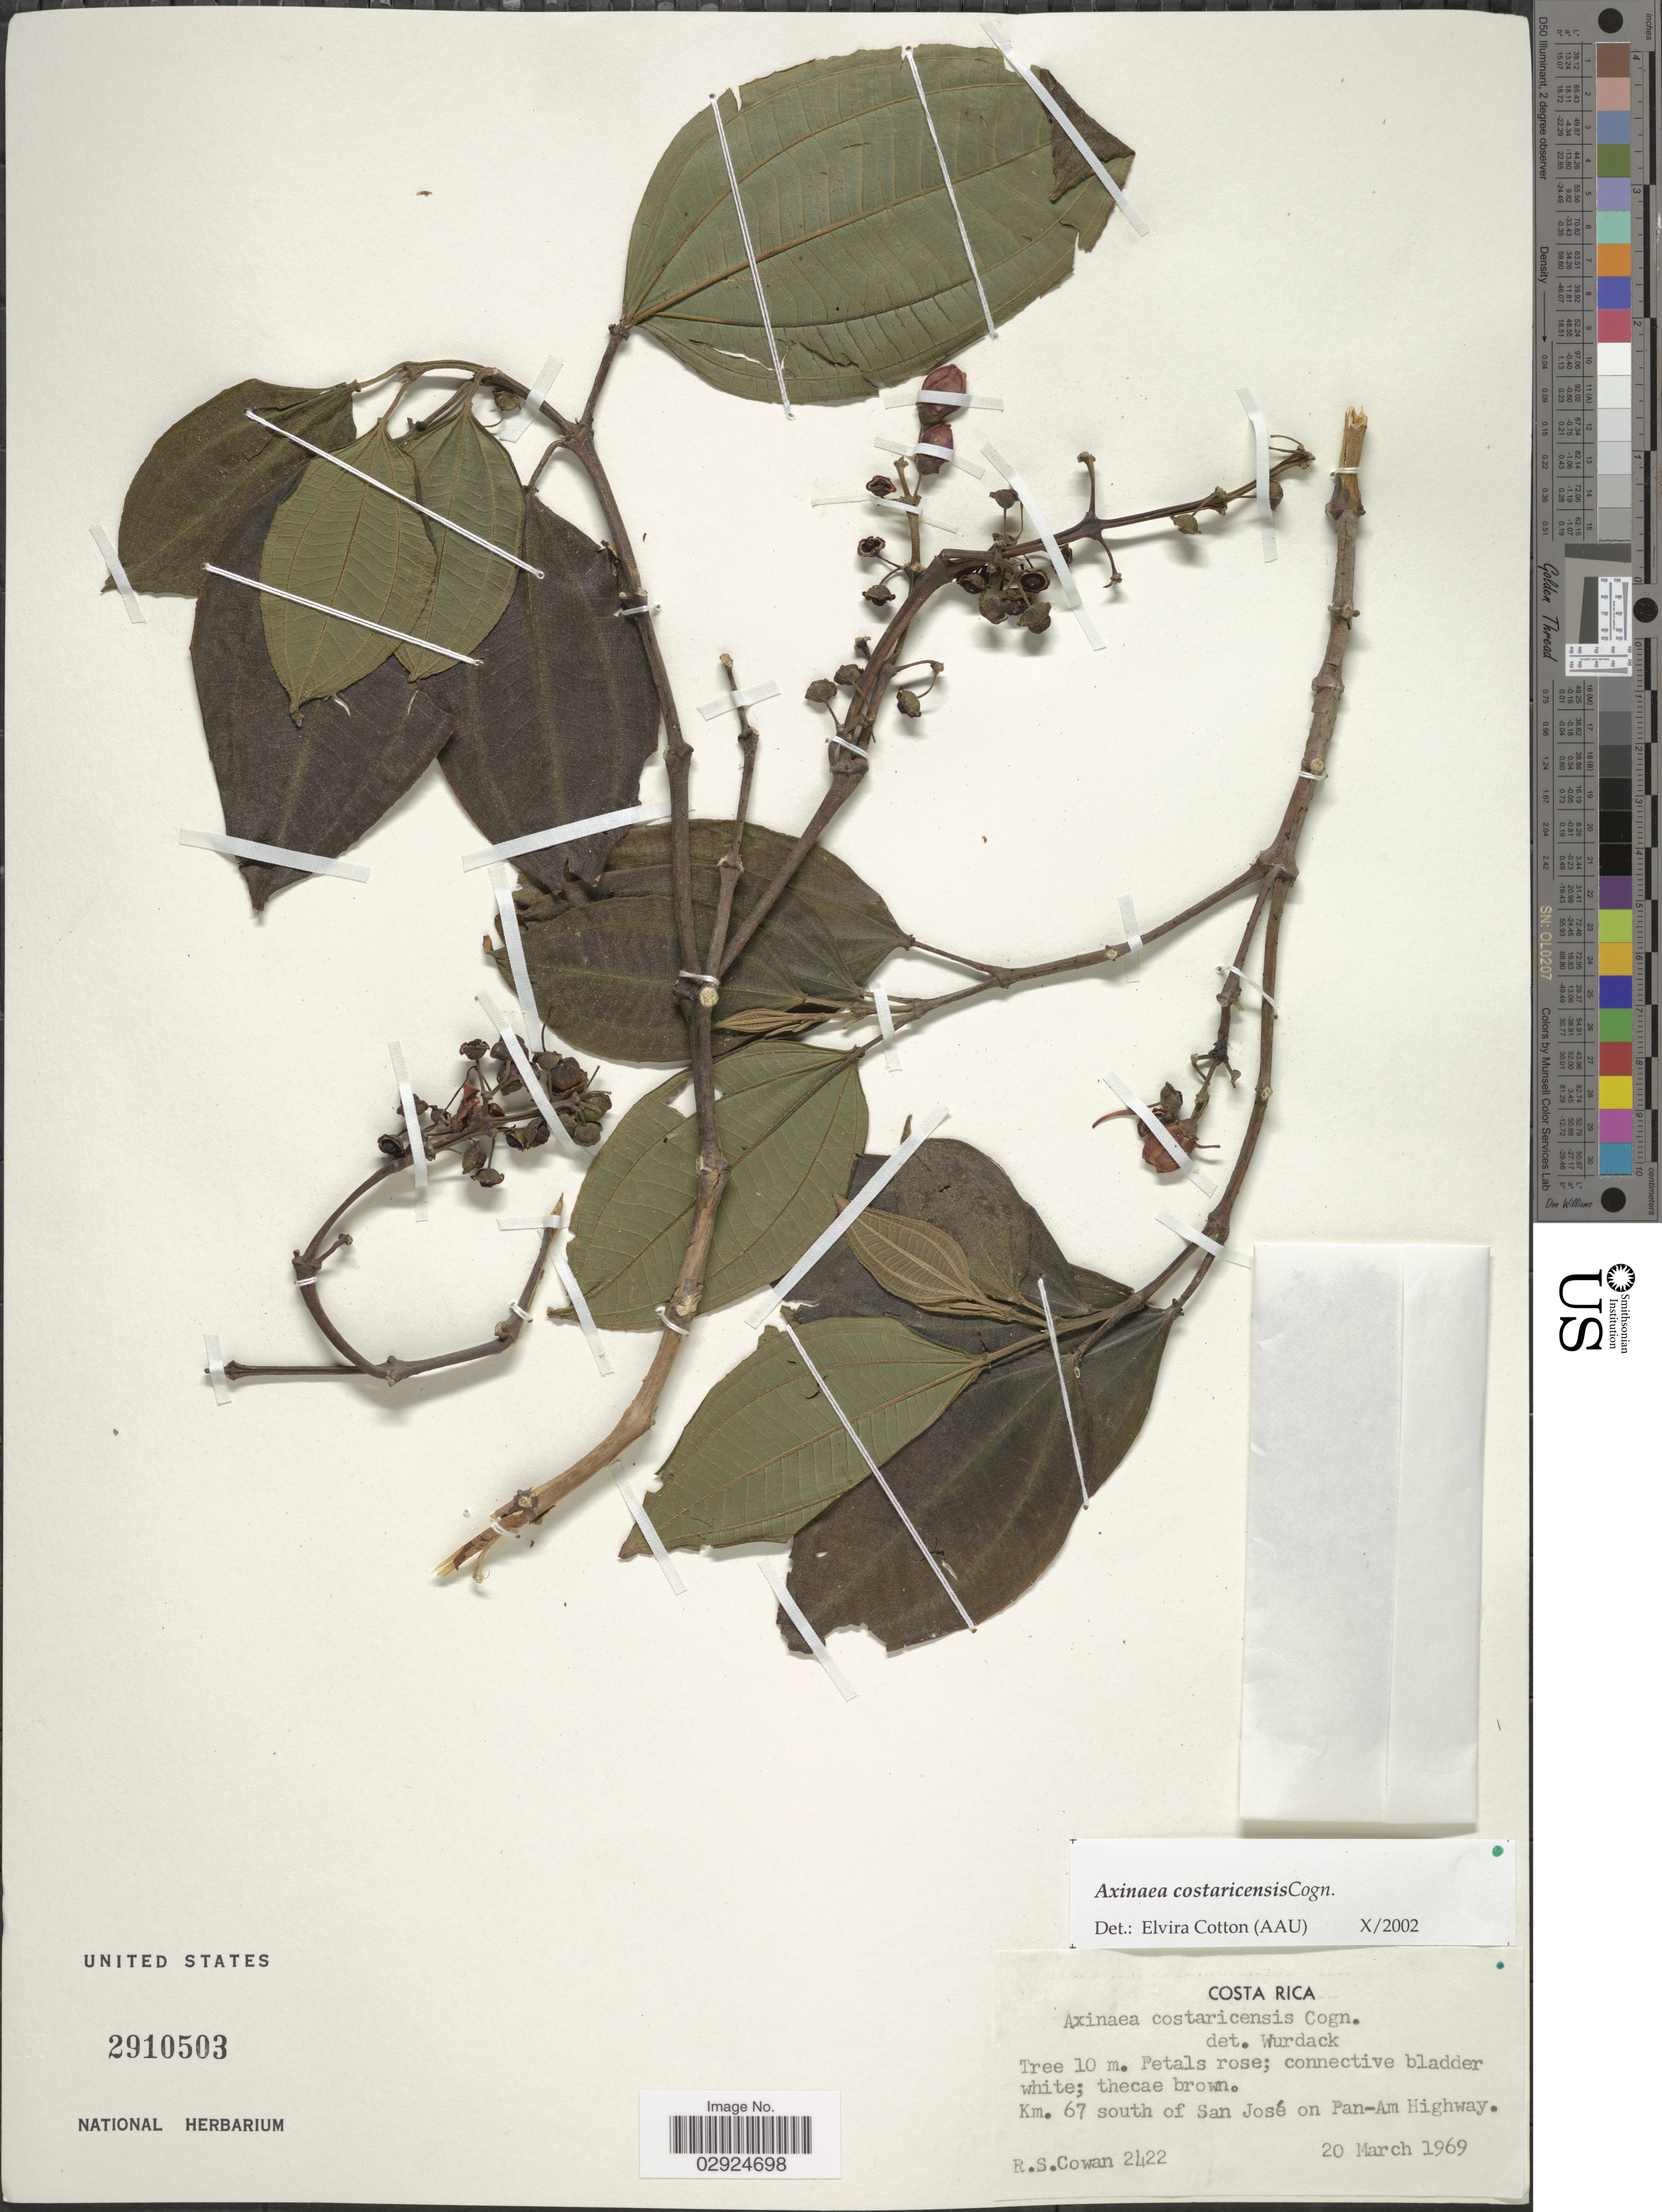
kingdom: Plantae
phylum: Tracheophyta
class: Magnoliopsida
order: Myrtales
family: Melastomataceae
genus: Axinaea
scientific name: Axinaea costaricensis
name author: Cogn. in A. DC.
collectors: R. S. Cowan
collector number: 2422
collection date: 1969-03-20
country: Costa Rica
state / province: San José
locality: Km. 67 south of San José on Pan-Am Highway.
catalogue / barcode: US 2910503